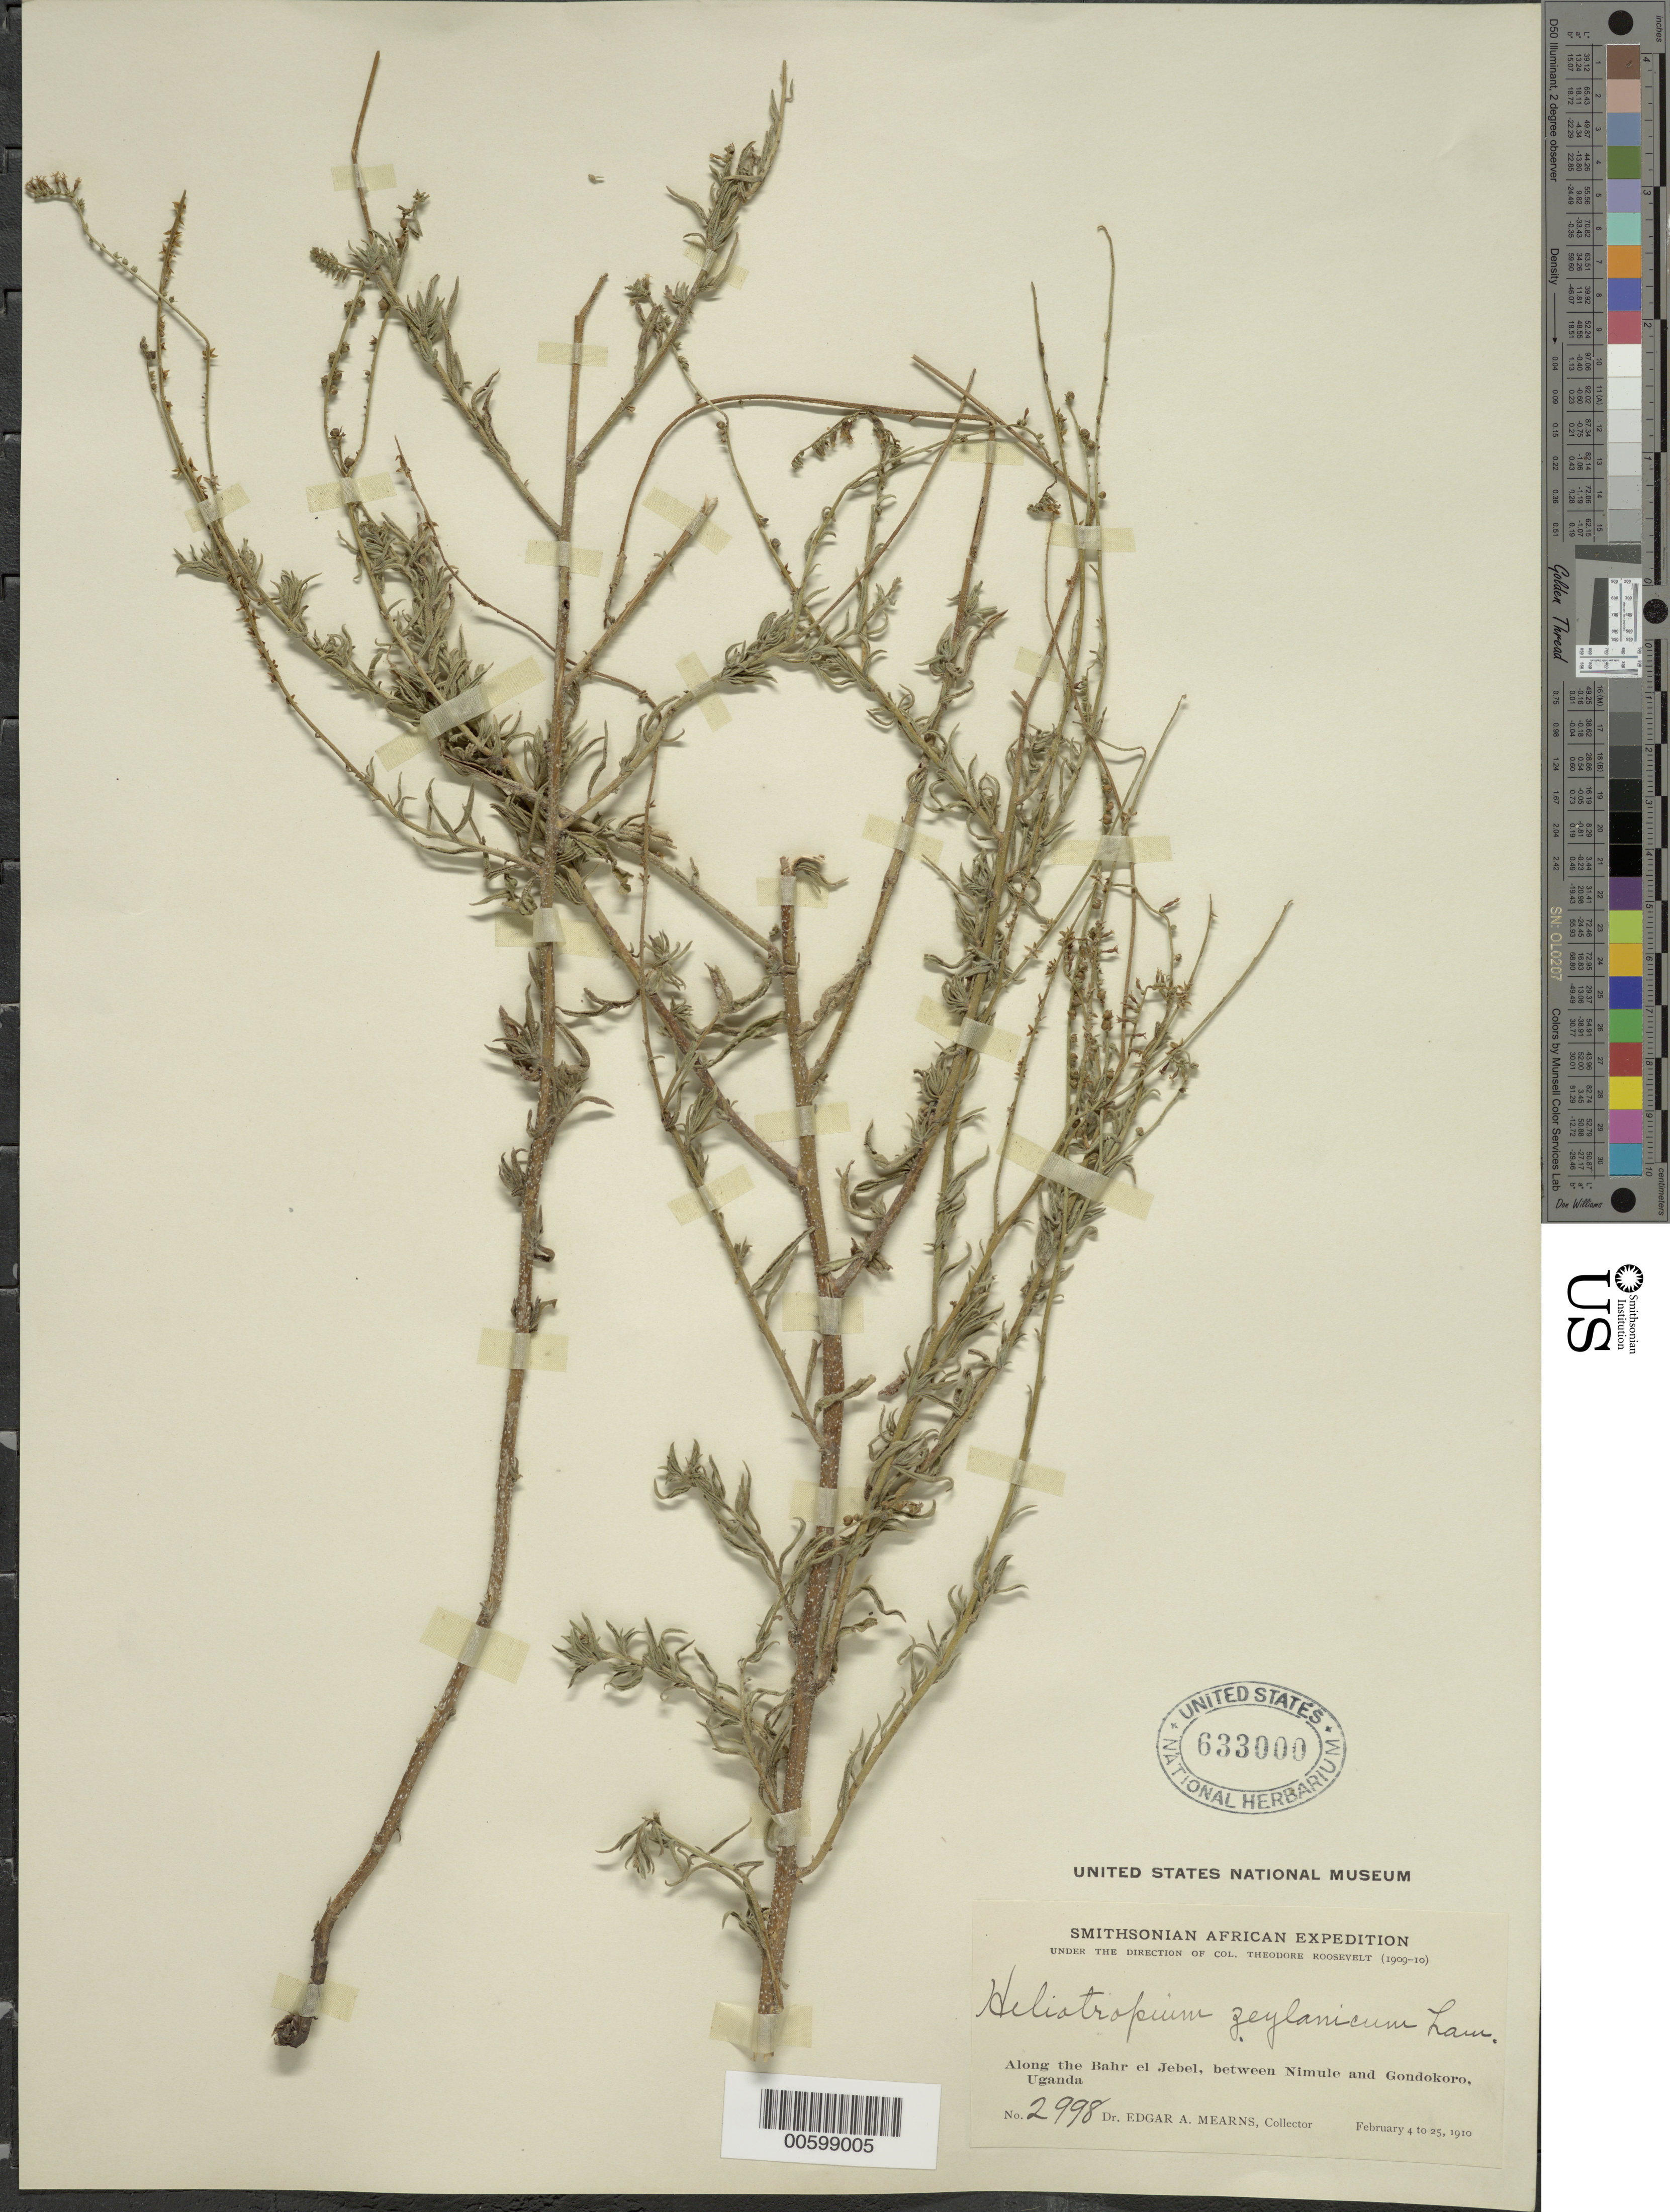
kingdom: Plantae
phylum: Tracheophyta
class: Magnoliopsida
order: Boraginales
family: Heliotropiaceae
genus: Heliotropium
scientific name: Heliotropium zeylanicum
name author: Lam.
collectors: E. A. Mearns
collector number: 2998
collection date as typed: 04 Feb 1910 to 25 Feb 1910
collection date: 1910-02-04/1910-02-25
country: South Sudan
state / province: Central Equatoria / Eastern Equatoria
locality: Along the Bahr el Jebel, between Nimule and Gondokoro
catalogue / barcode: US 633000